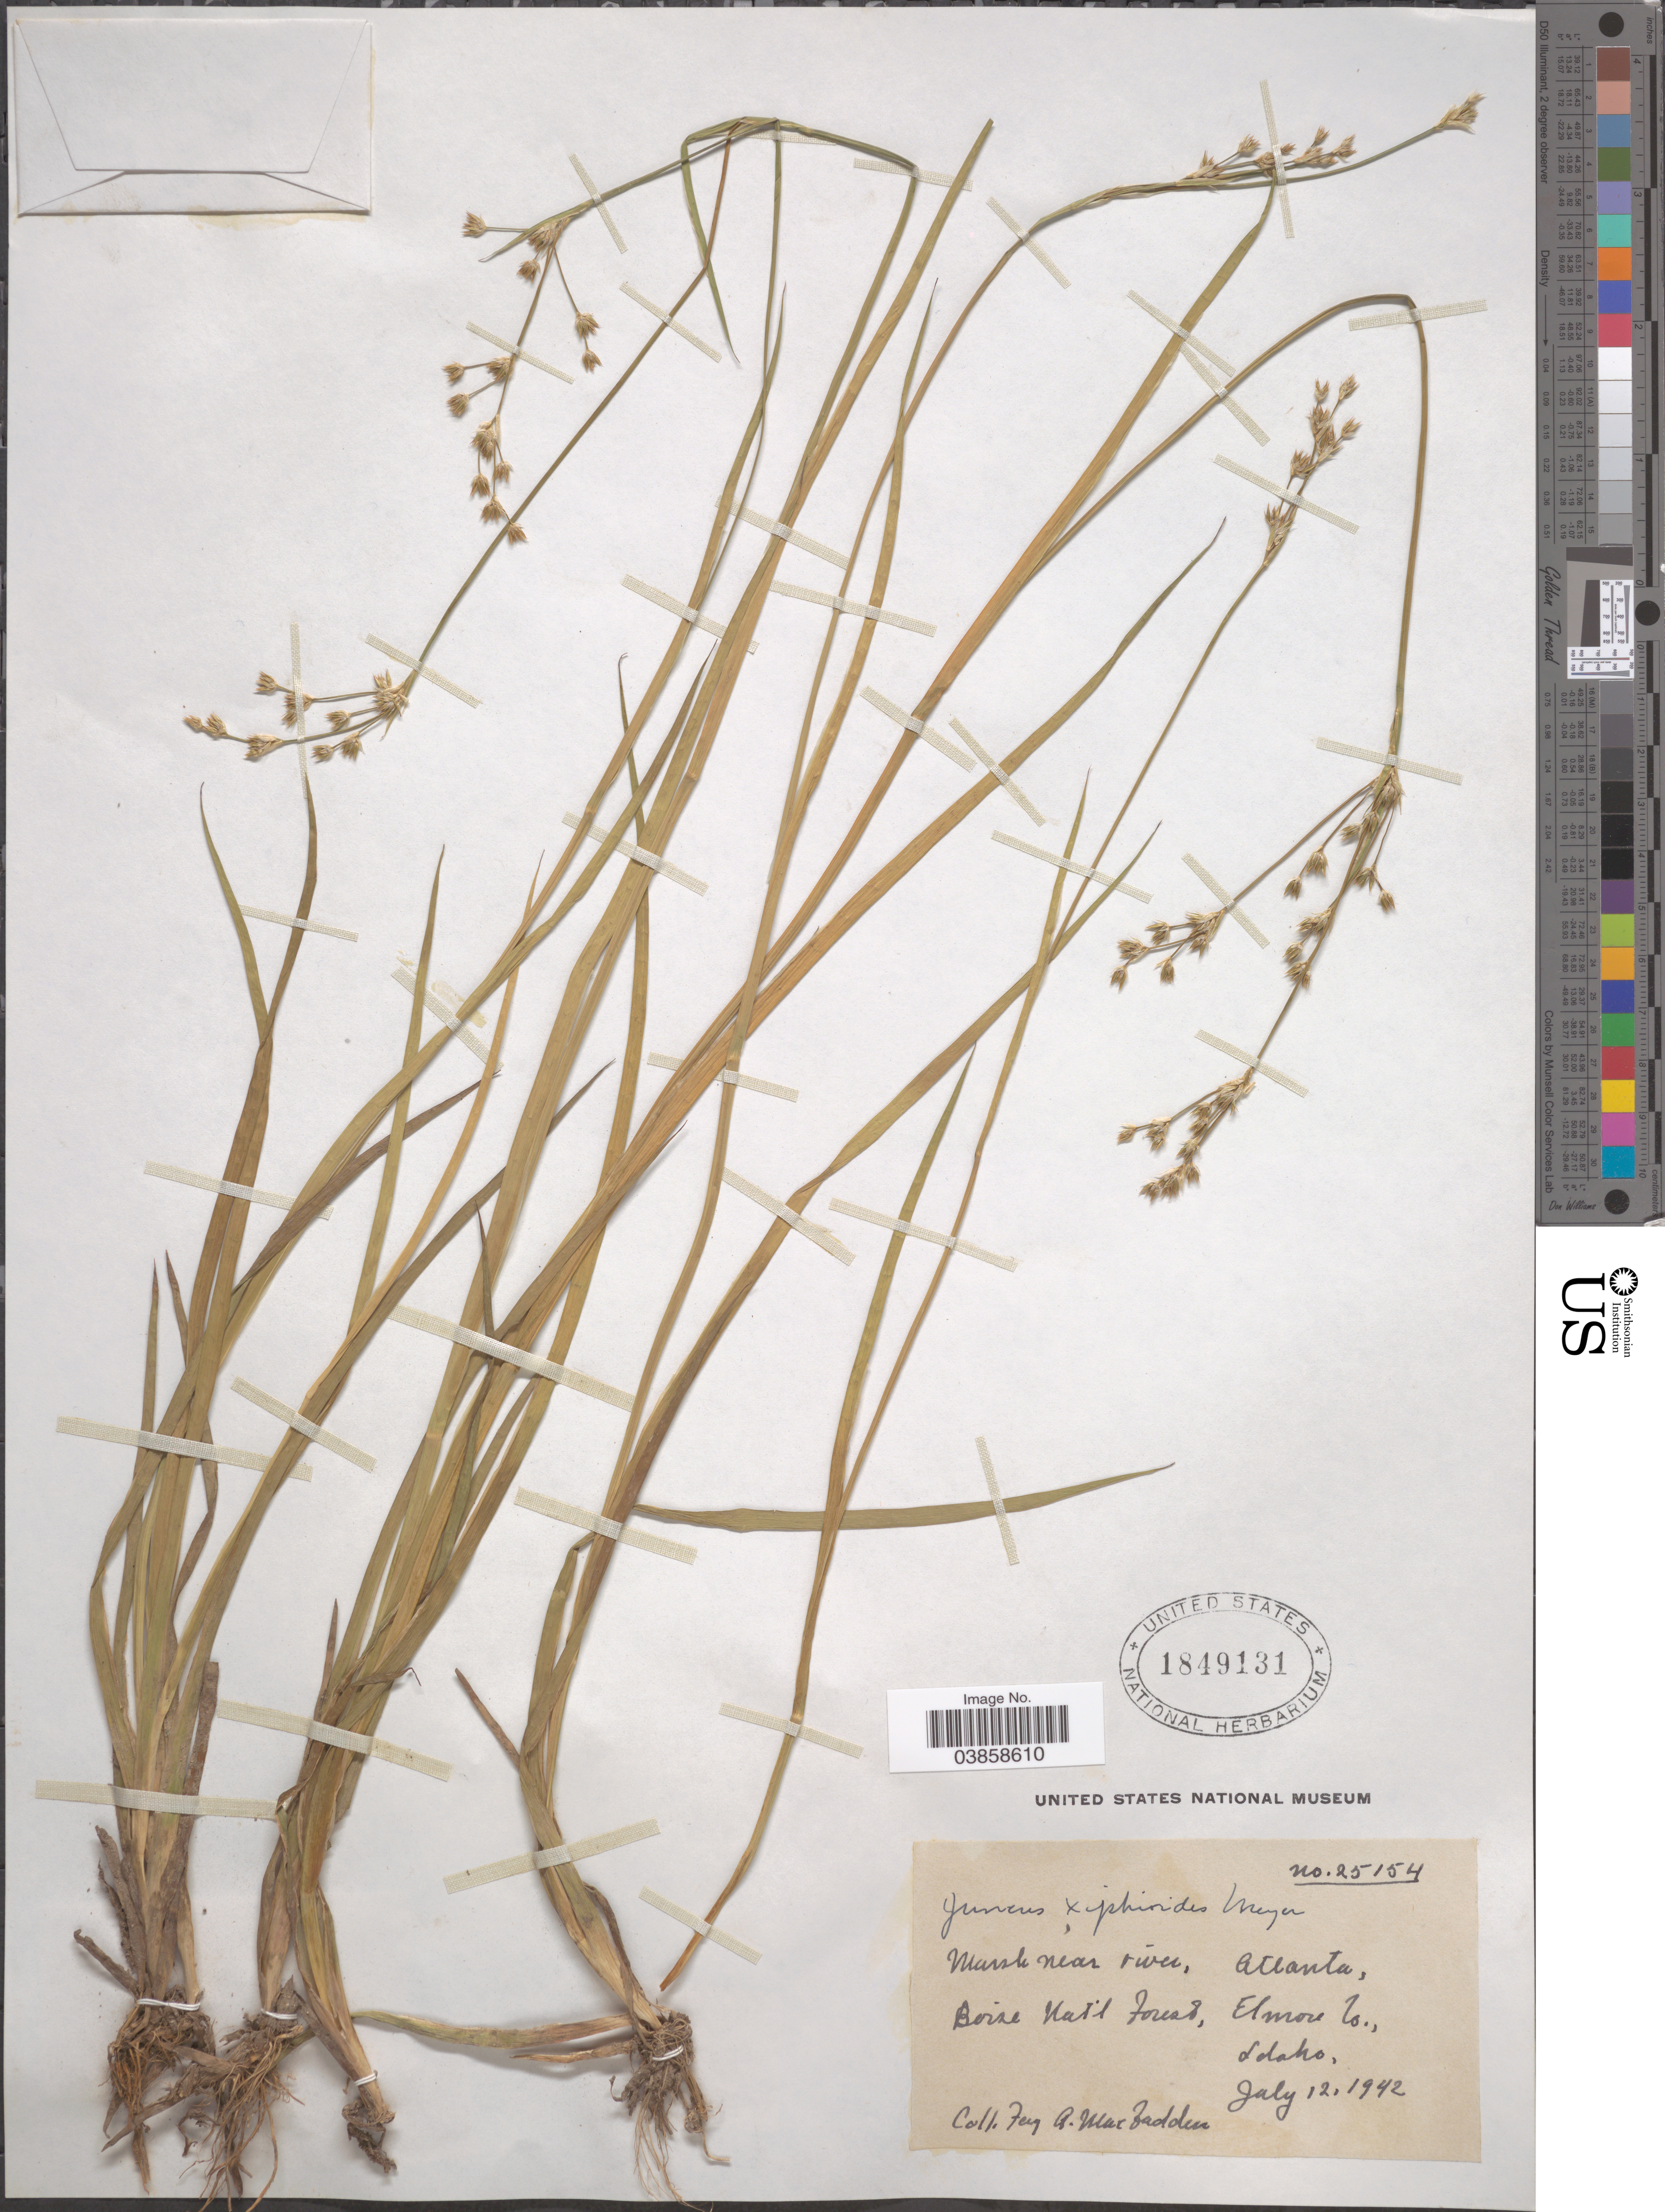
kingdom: Plantae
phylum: Tracheophyta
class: Liliopsida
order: Poales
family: Juncaceae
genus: Juncus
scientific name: Juncus xiphioides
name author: E. Mey.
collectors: F. MacFadden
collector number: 25154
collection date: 1942-07-12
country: United States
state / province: Idaho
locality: Boise Nat'l Forest, Elmore Co.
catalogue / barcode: US 1849131